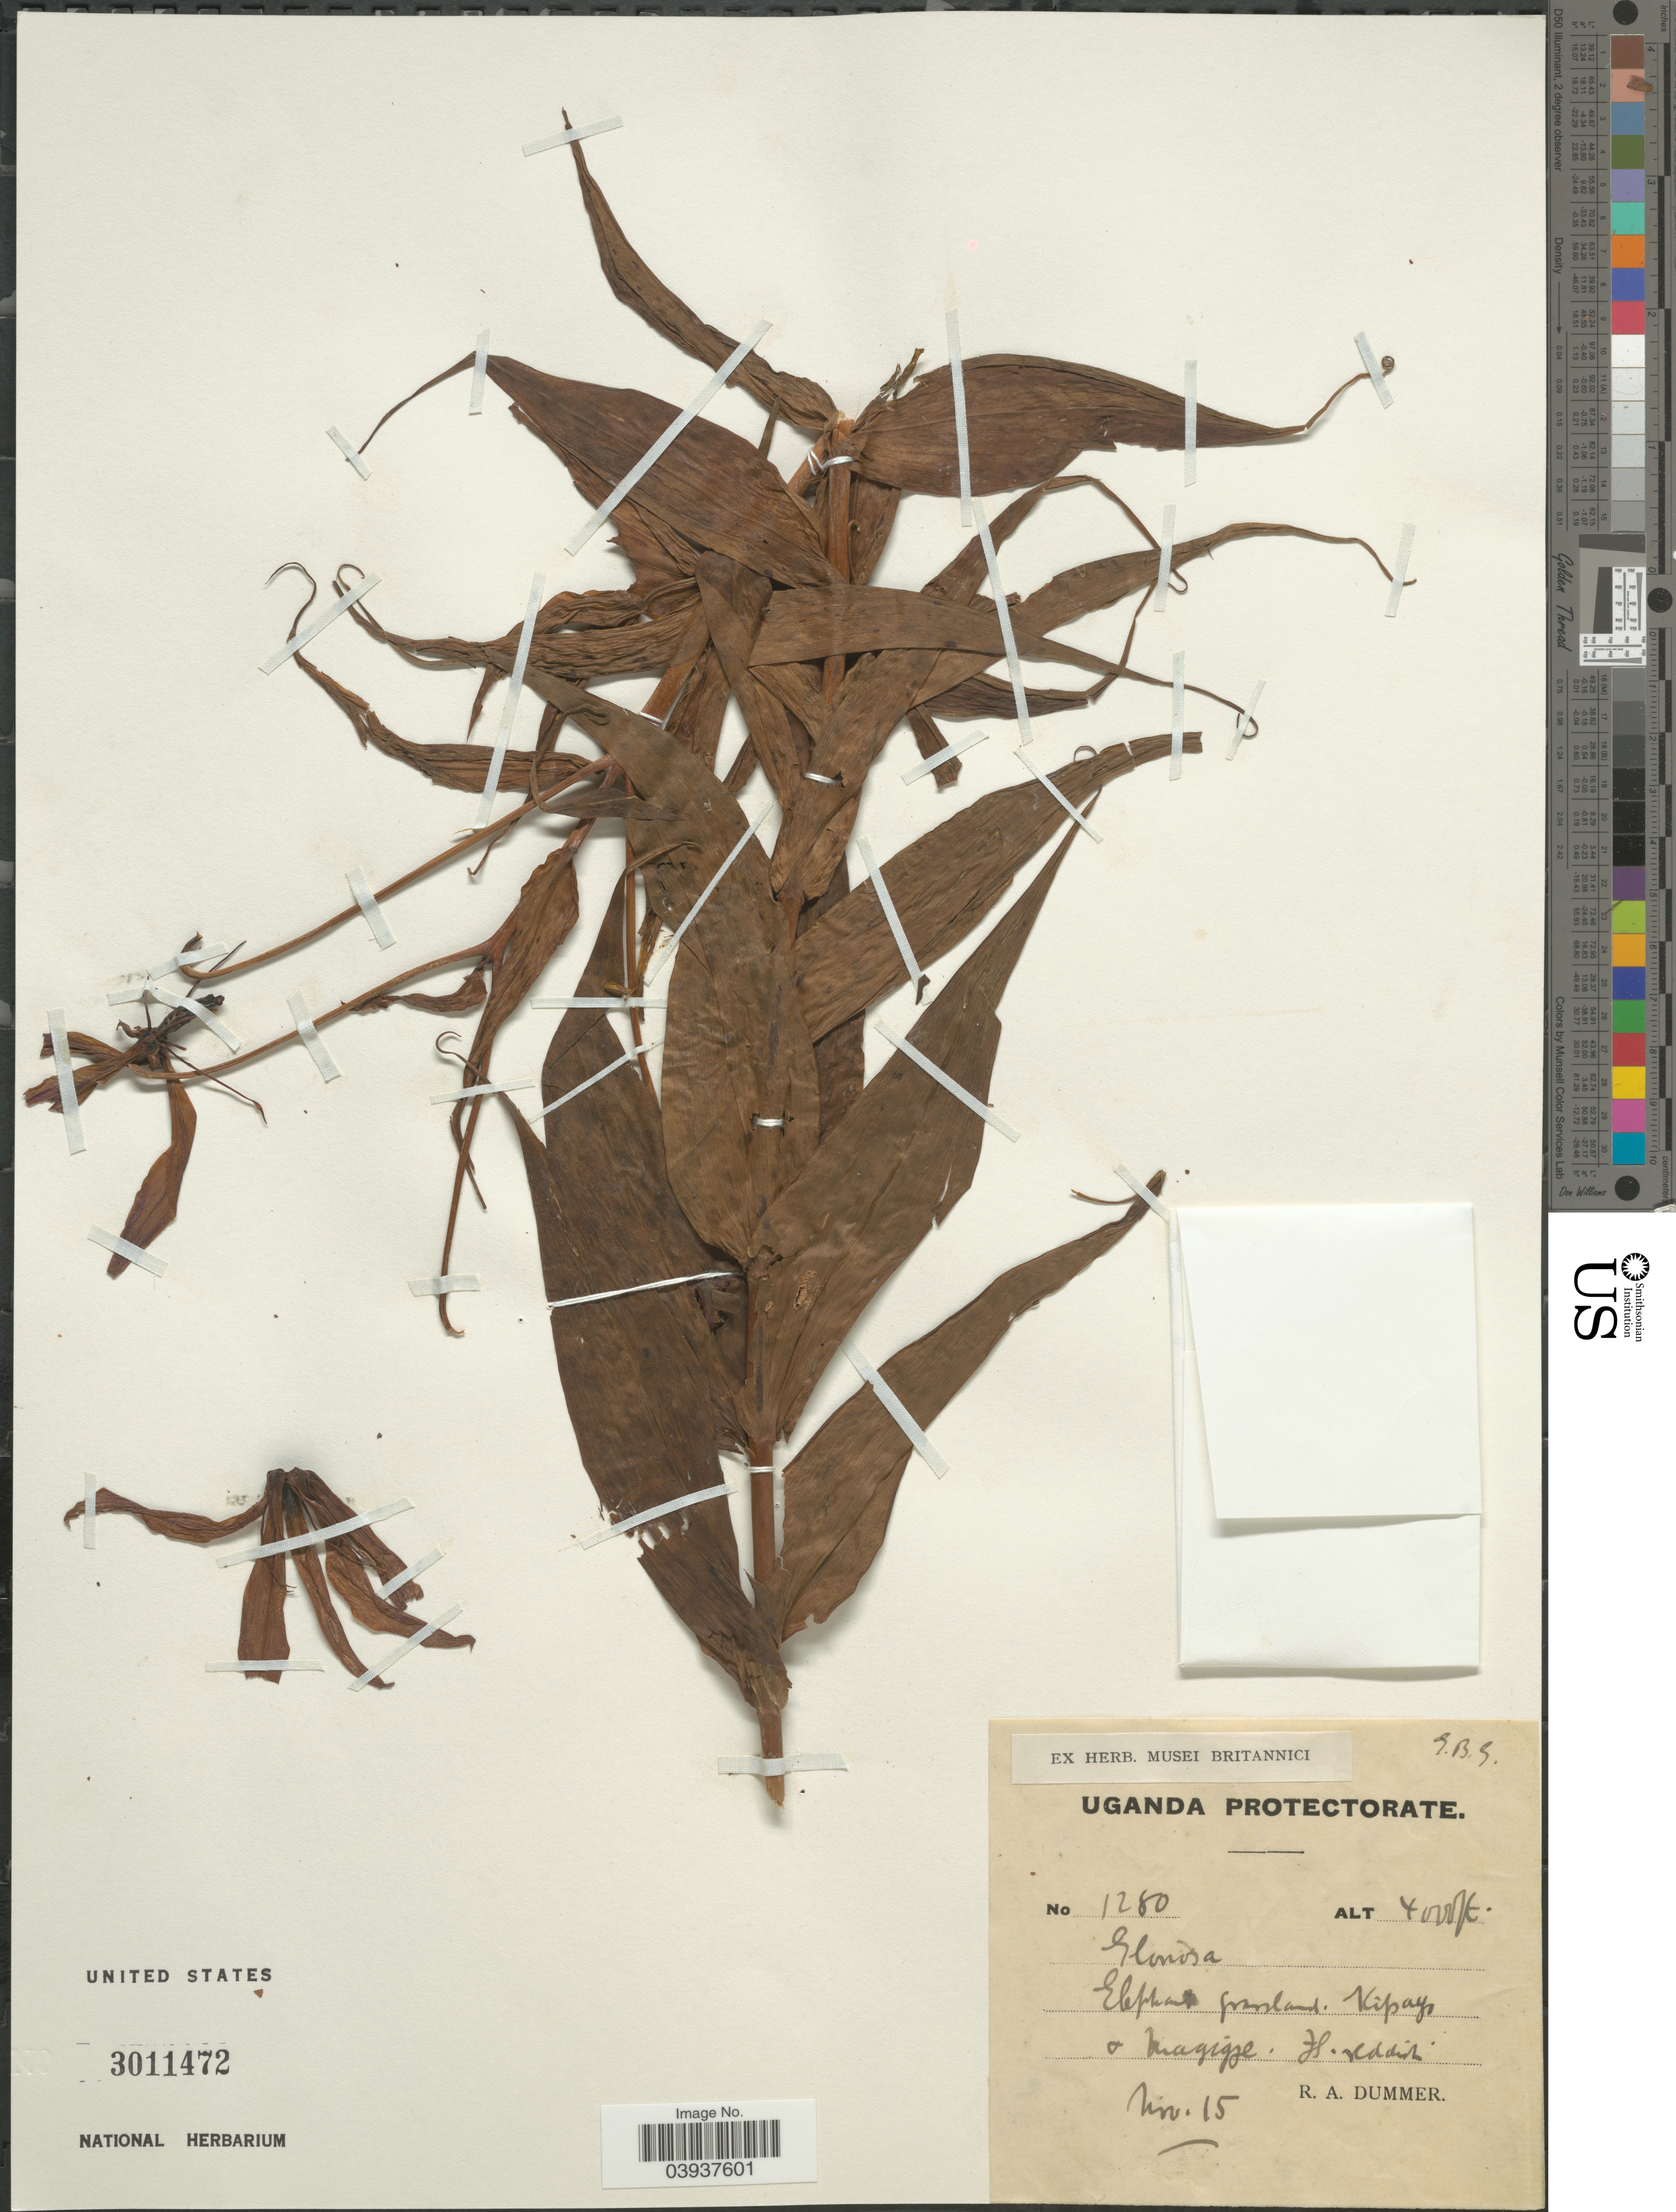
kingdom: Plantae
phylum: Tracheophyta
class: Liliopsida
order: Liliales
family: Colchicaceae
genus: Gloriosa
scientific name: Gloriosa sp.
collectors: R. Dümmer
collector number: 1280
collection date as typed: Transcribed d/m/y: /11/15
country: Uganda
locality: Elephant grassland. Kipayo & Magigse.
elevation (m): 1219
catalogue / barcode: US 3011472